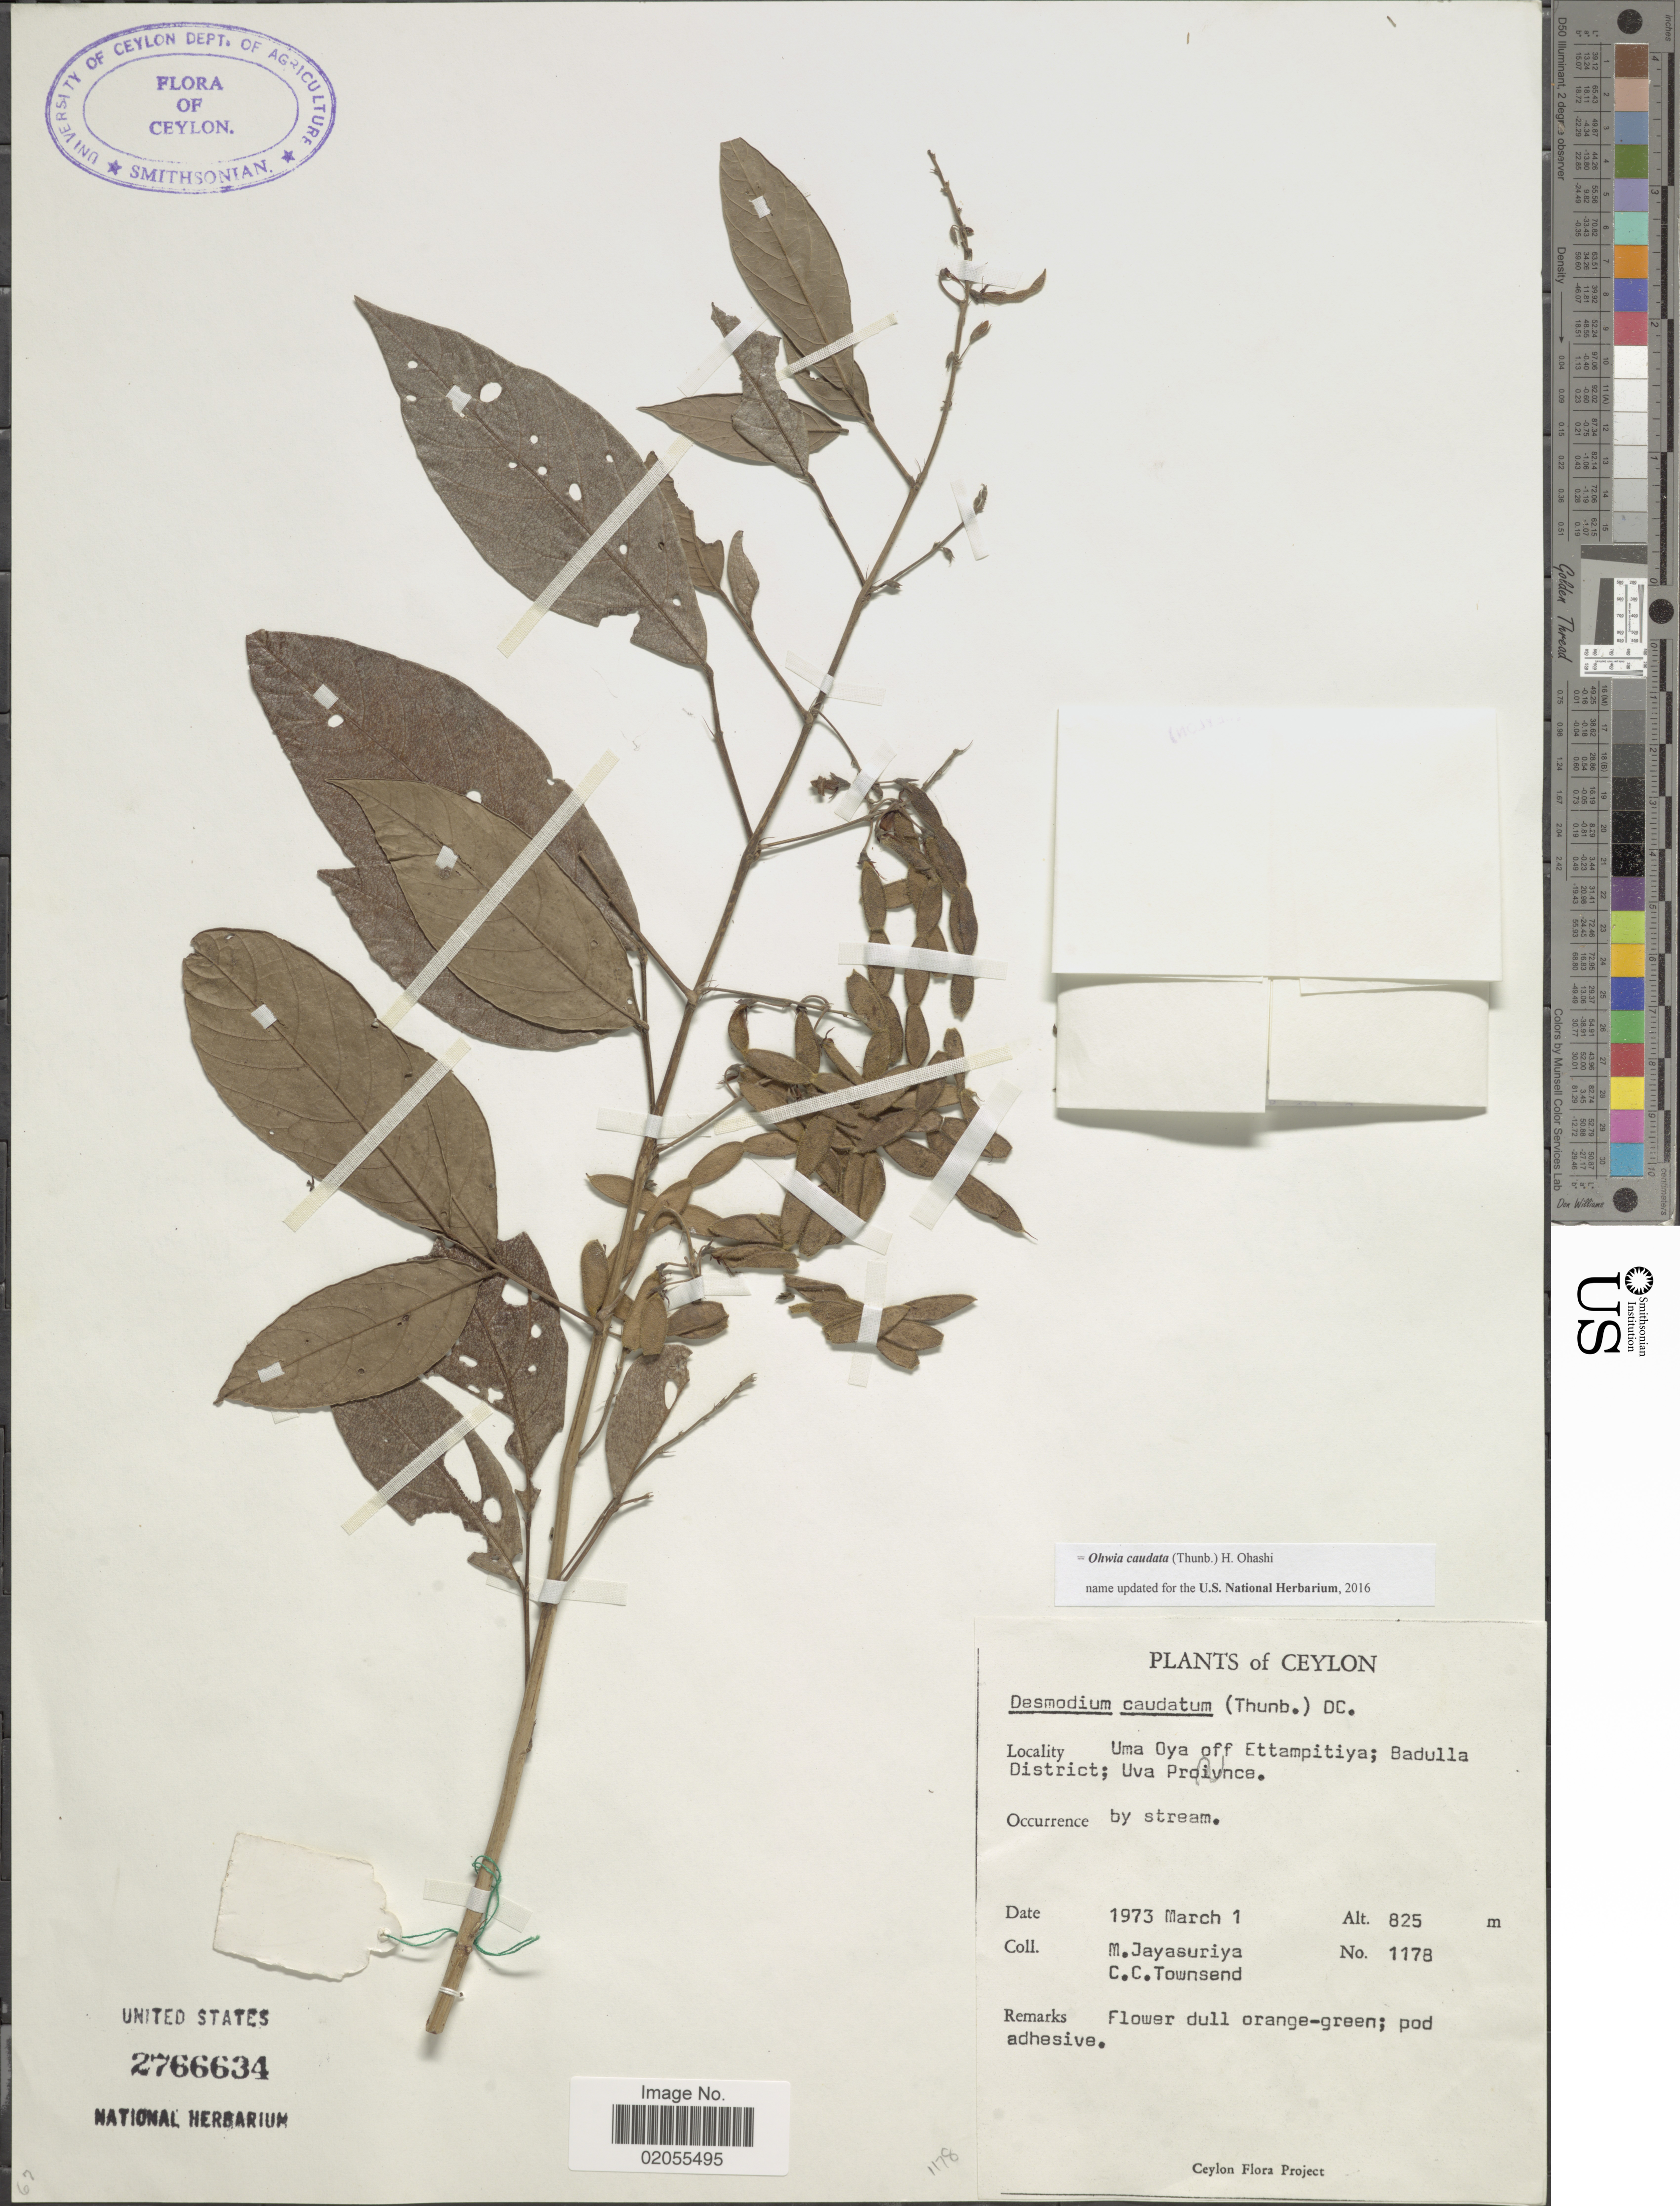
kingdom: Plantae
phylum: Tracheophyta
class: Magnoliopsida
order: Fabales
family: Fabaceae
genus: Ohwia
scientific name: Ohwia caudata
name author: (Thunb.) H. Ohashi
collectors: M. Jayasuriya & C. C. Townsend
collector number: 1178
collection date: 1973-03-01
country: Sri Lanka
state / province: Uva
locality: Ceylon, Uma Oya off Ettampitiya, Badulla District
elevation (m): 825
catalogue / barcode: US 2766634